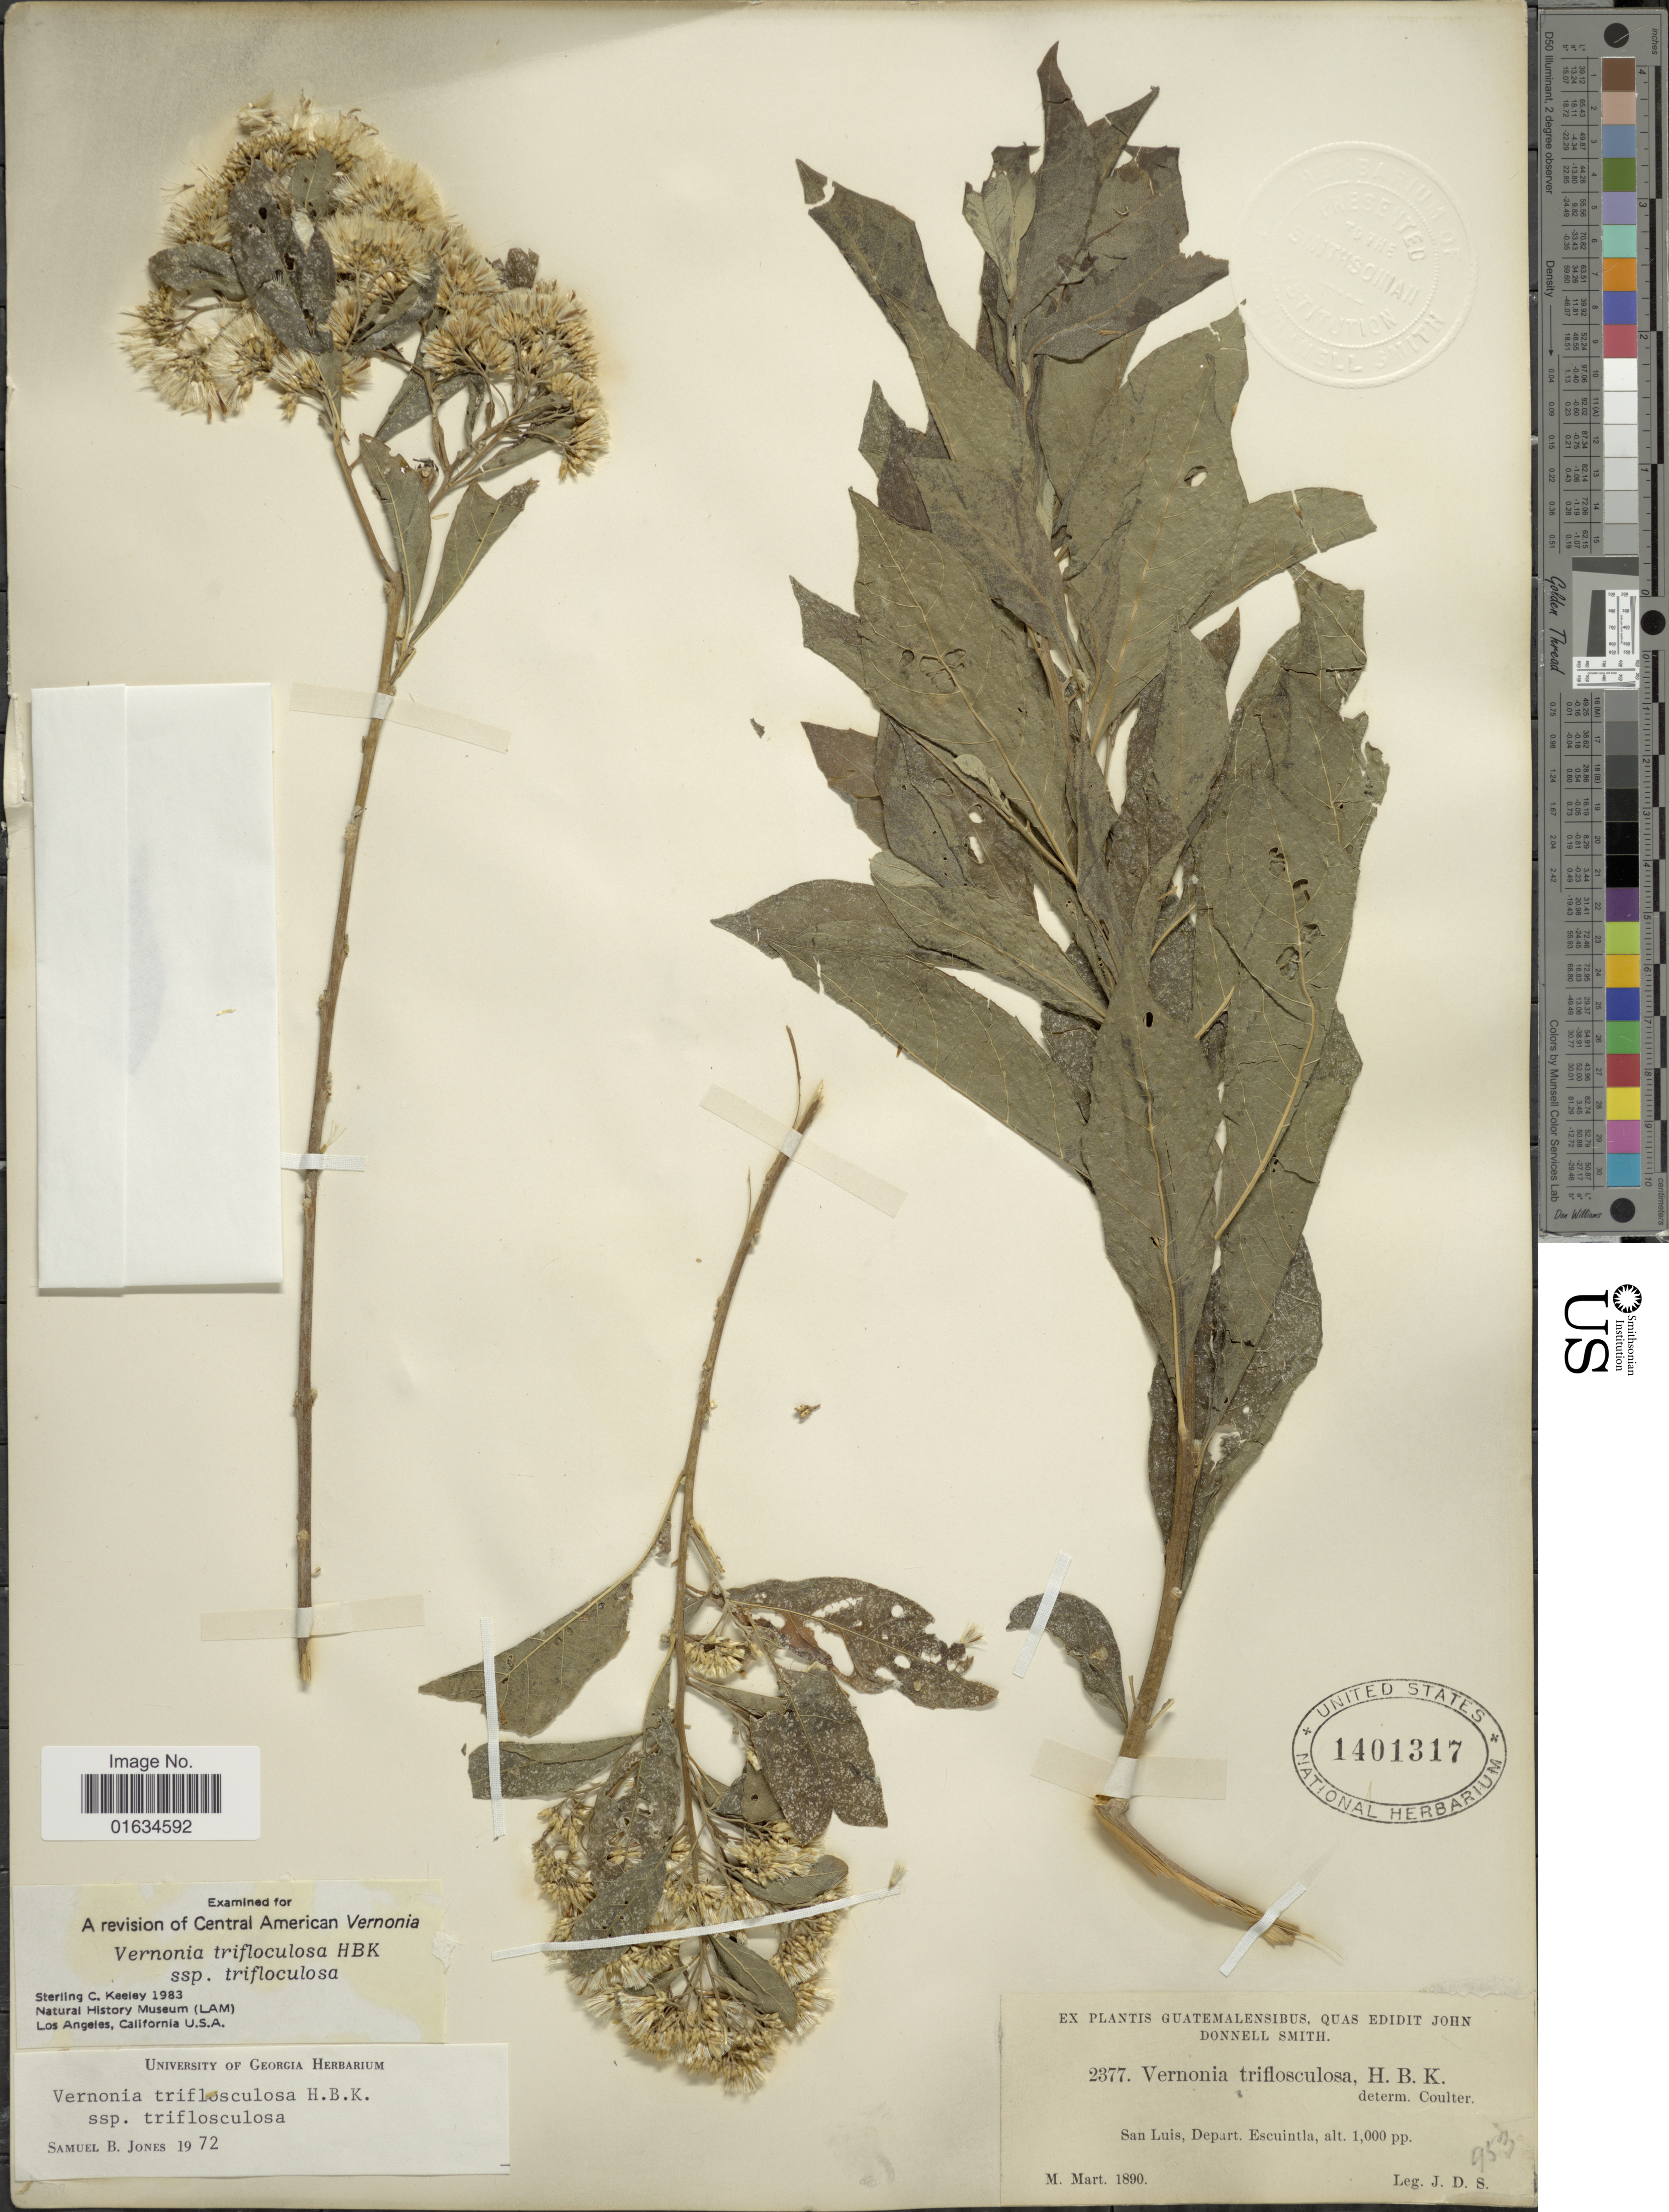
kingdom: Plantae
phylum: Tracheophyta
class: Magnoliopsida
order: Asterales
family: Asteraceae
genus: Eremosis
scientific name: Eremosis triflosculosa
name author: (Kunth) Gleason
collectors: J. Donnell Smith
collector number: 2377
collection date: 1890-03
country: Guatemala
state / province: Escuintla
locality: San Luis, Depart. Escuintla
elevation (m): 305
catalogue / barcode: US 1401317